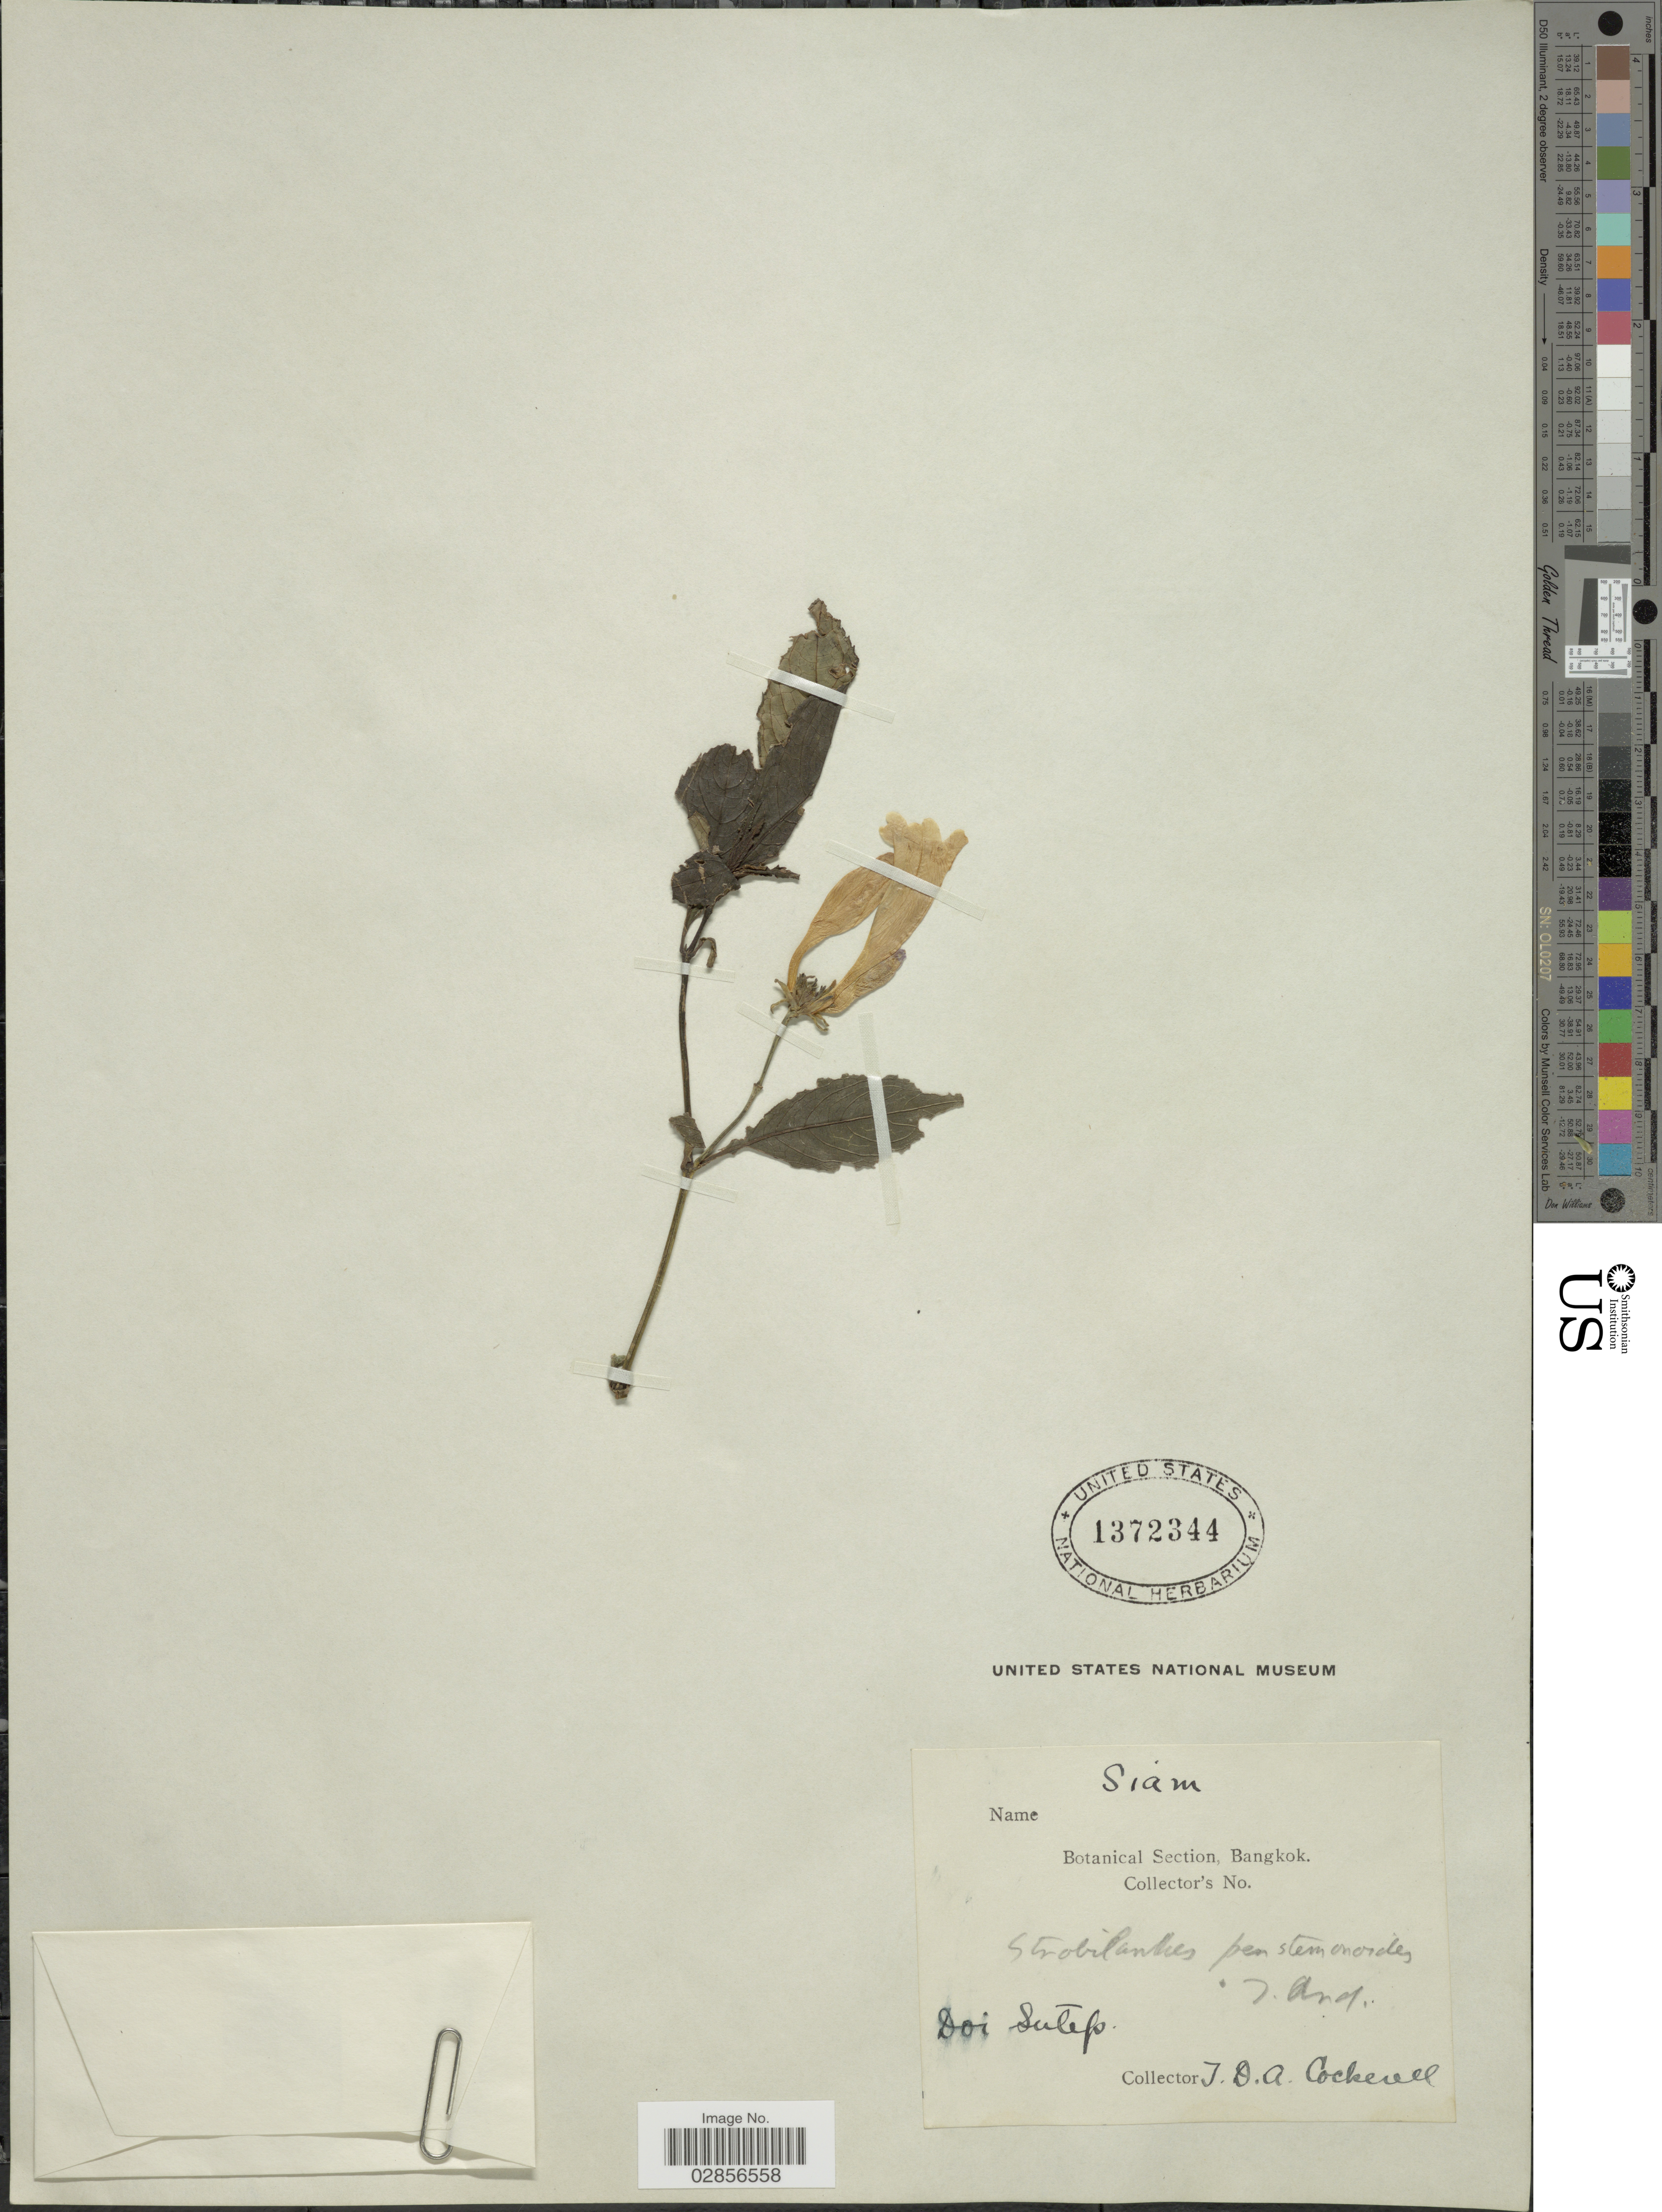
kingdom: Plantae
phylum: Tracheophyta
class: Magnoliopsida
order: Lamiales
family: Acanthaceae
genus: Strobilanthes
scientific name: Strobilanthes pentstemonoides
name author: (Nees) T. Anderson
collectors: T. Cockerell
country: Thailand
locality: Siam, Doi Sutep.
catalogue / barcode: US 1372344